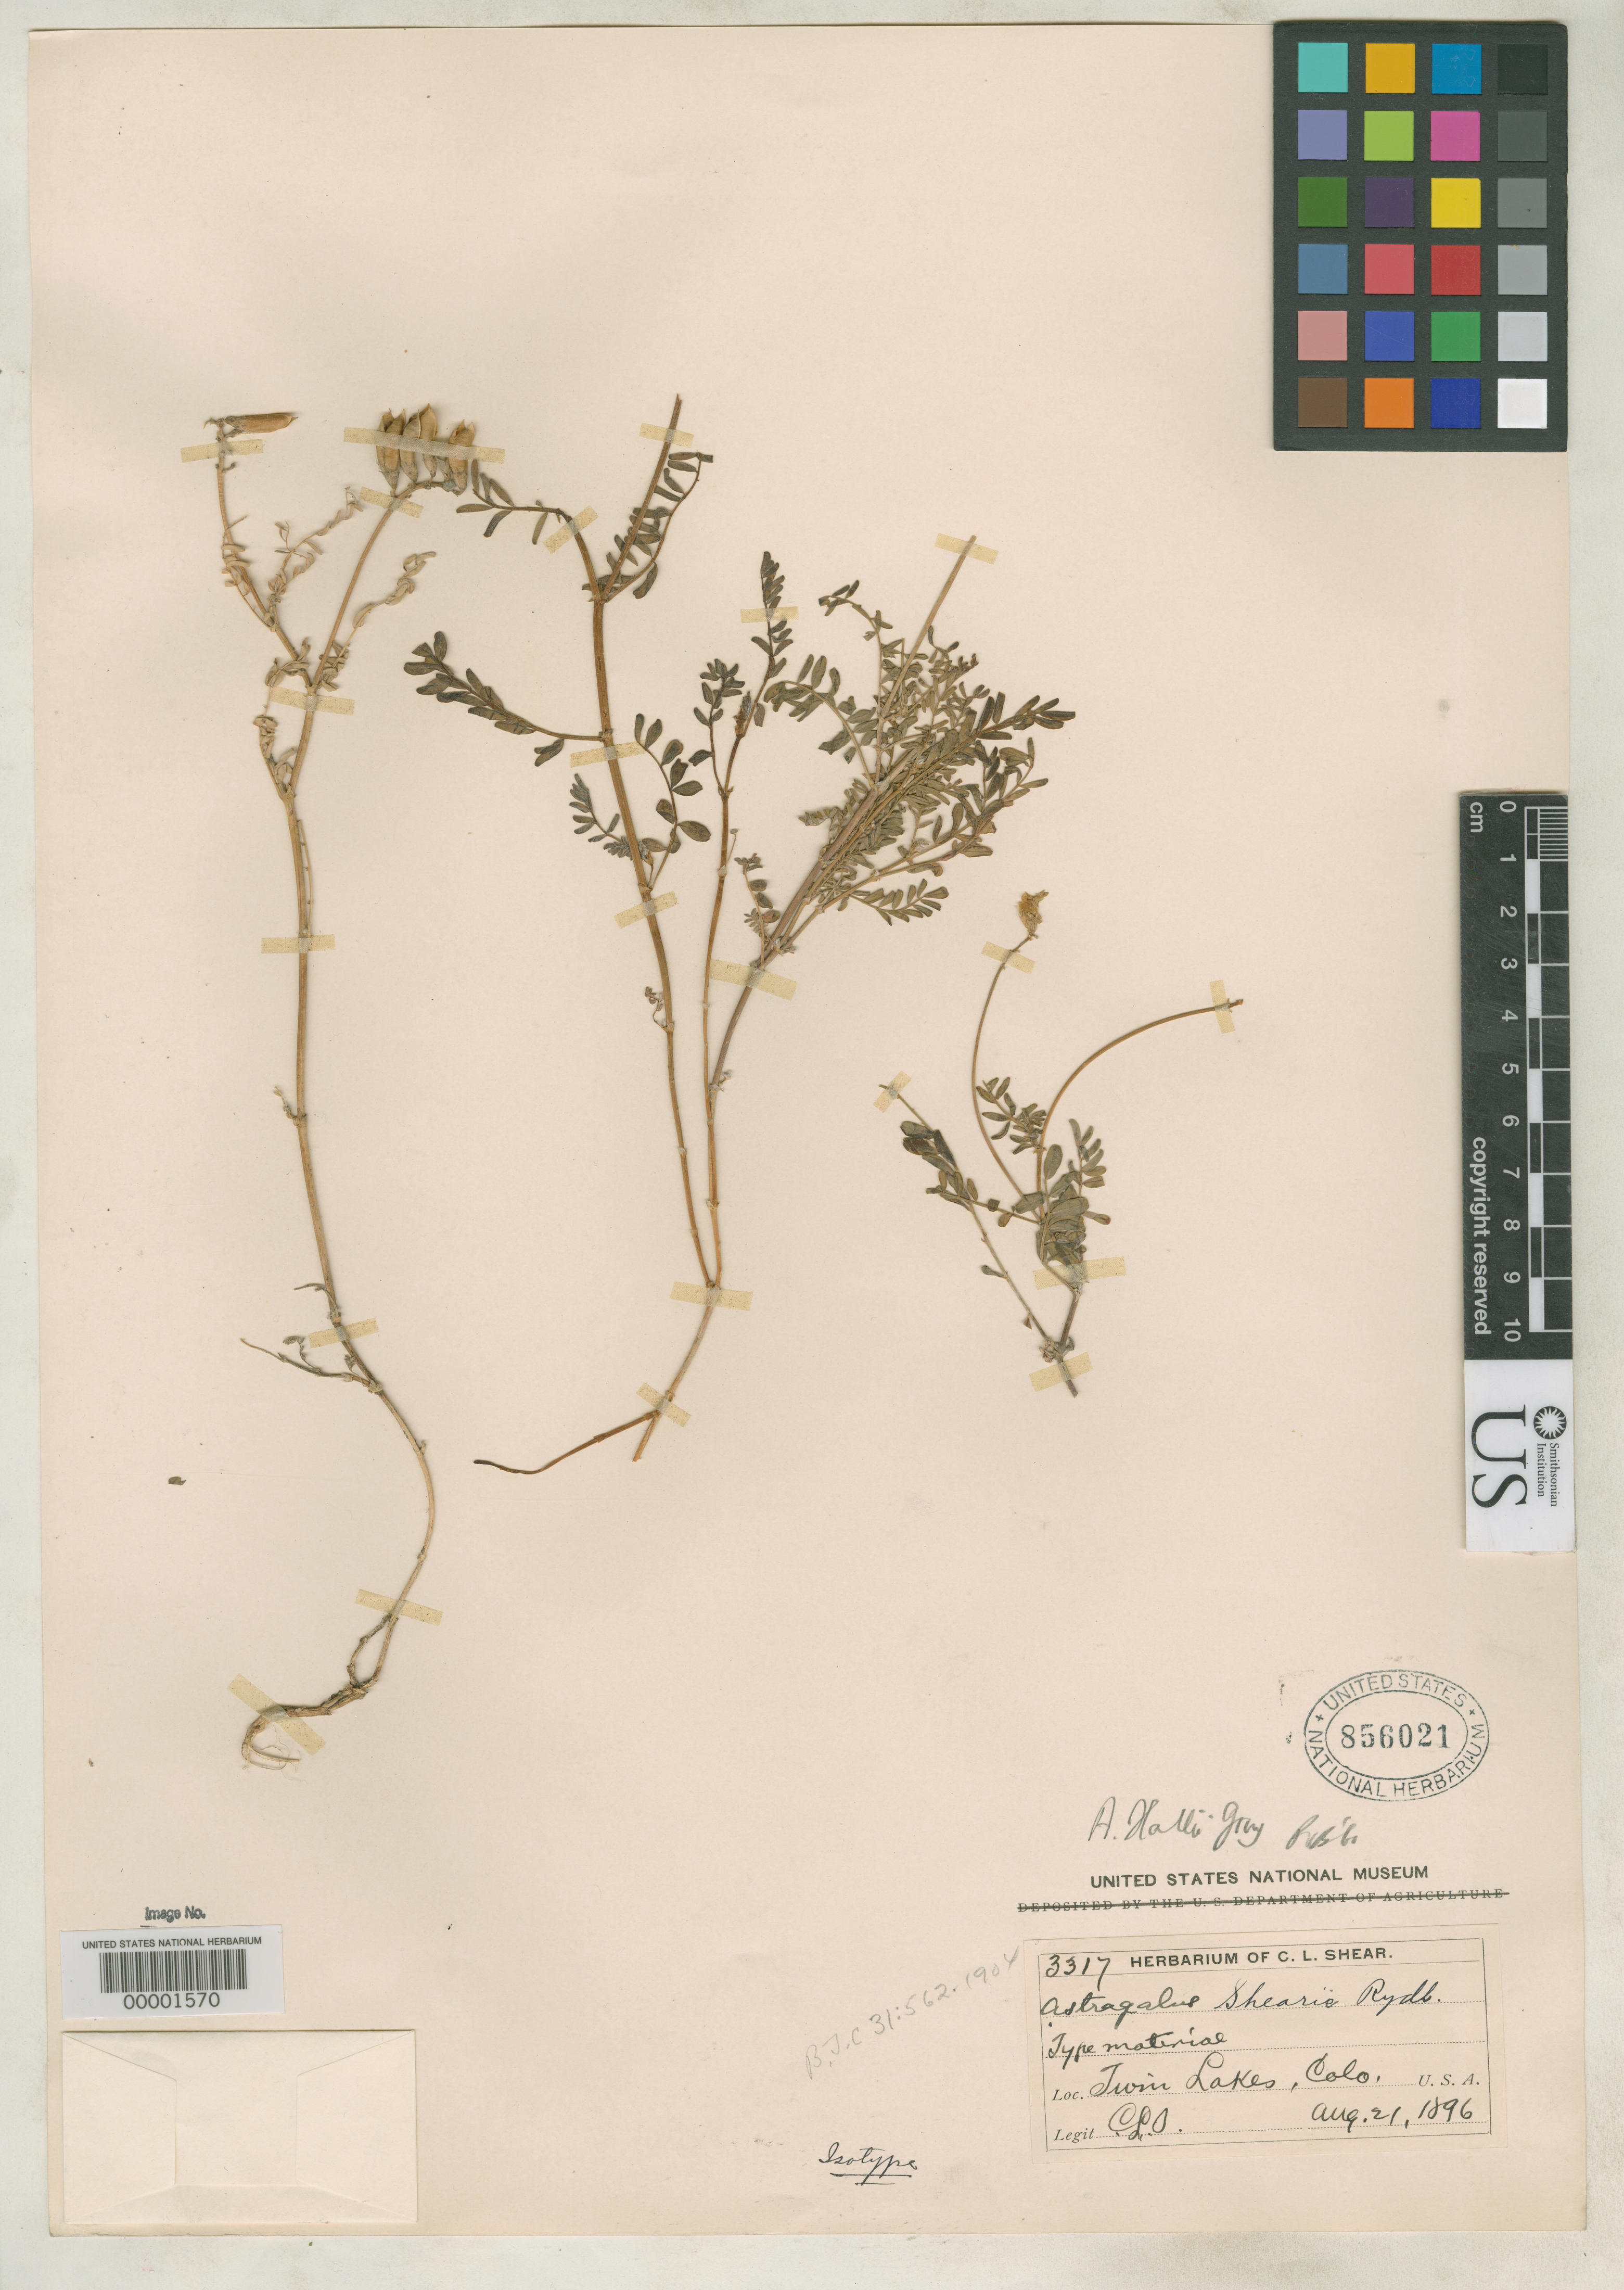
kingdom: Plantae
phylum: Tracheophyta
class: Magnoliopsida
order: Fabales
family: Fabaceae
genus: Astragalus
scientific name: Astragalus shearii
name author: Rydb.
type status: Isotype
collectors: C. L. Shear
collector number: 3317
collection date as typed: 1896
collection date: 1896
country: United States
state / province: Colorado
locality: Twin Lakes.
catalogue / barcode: US 856021